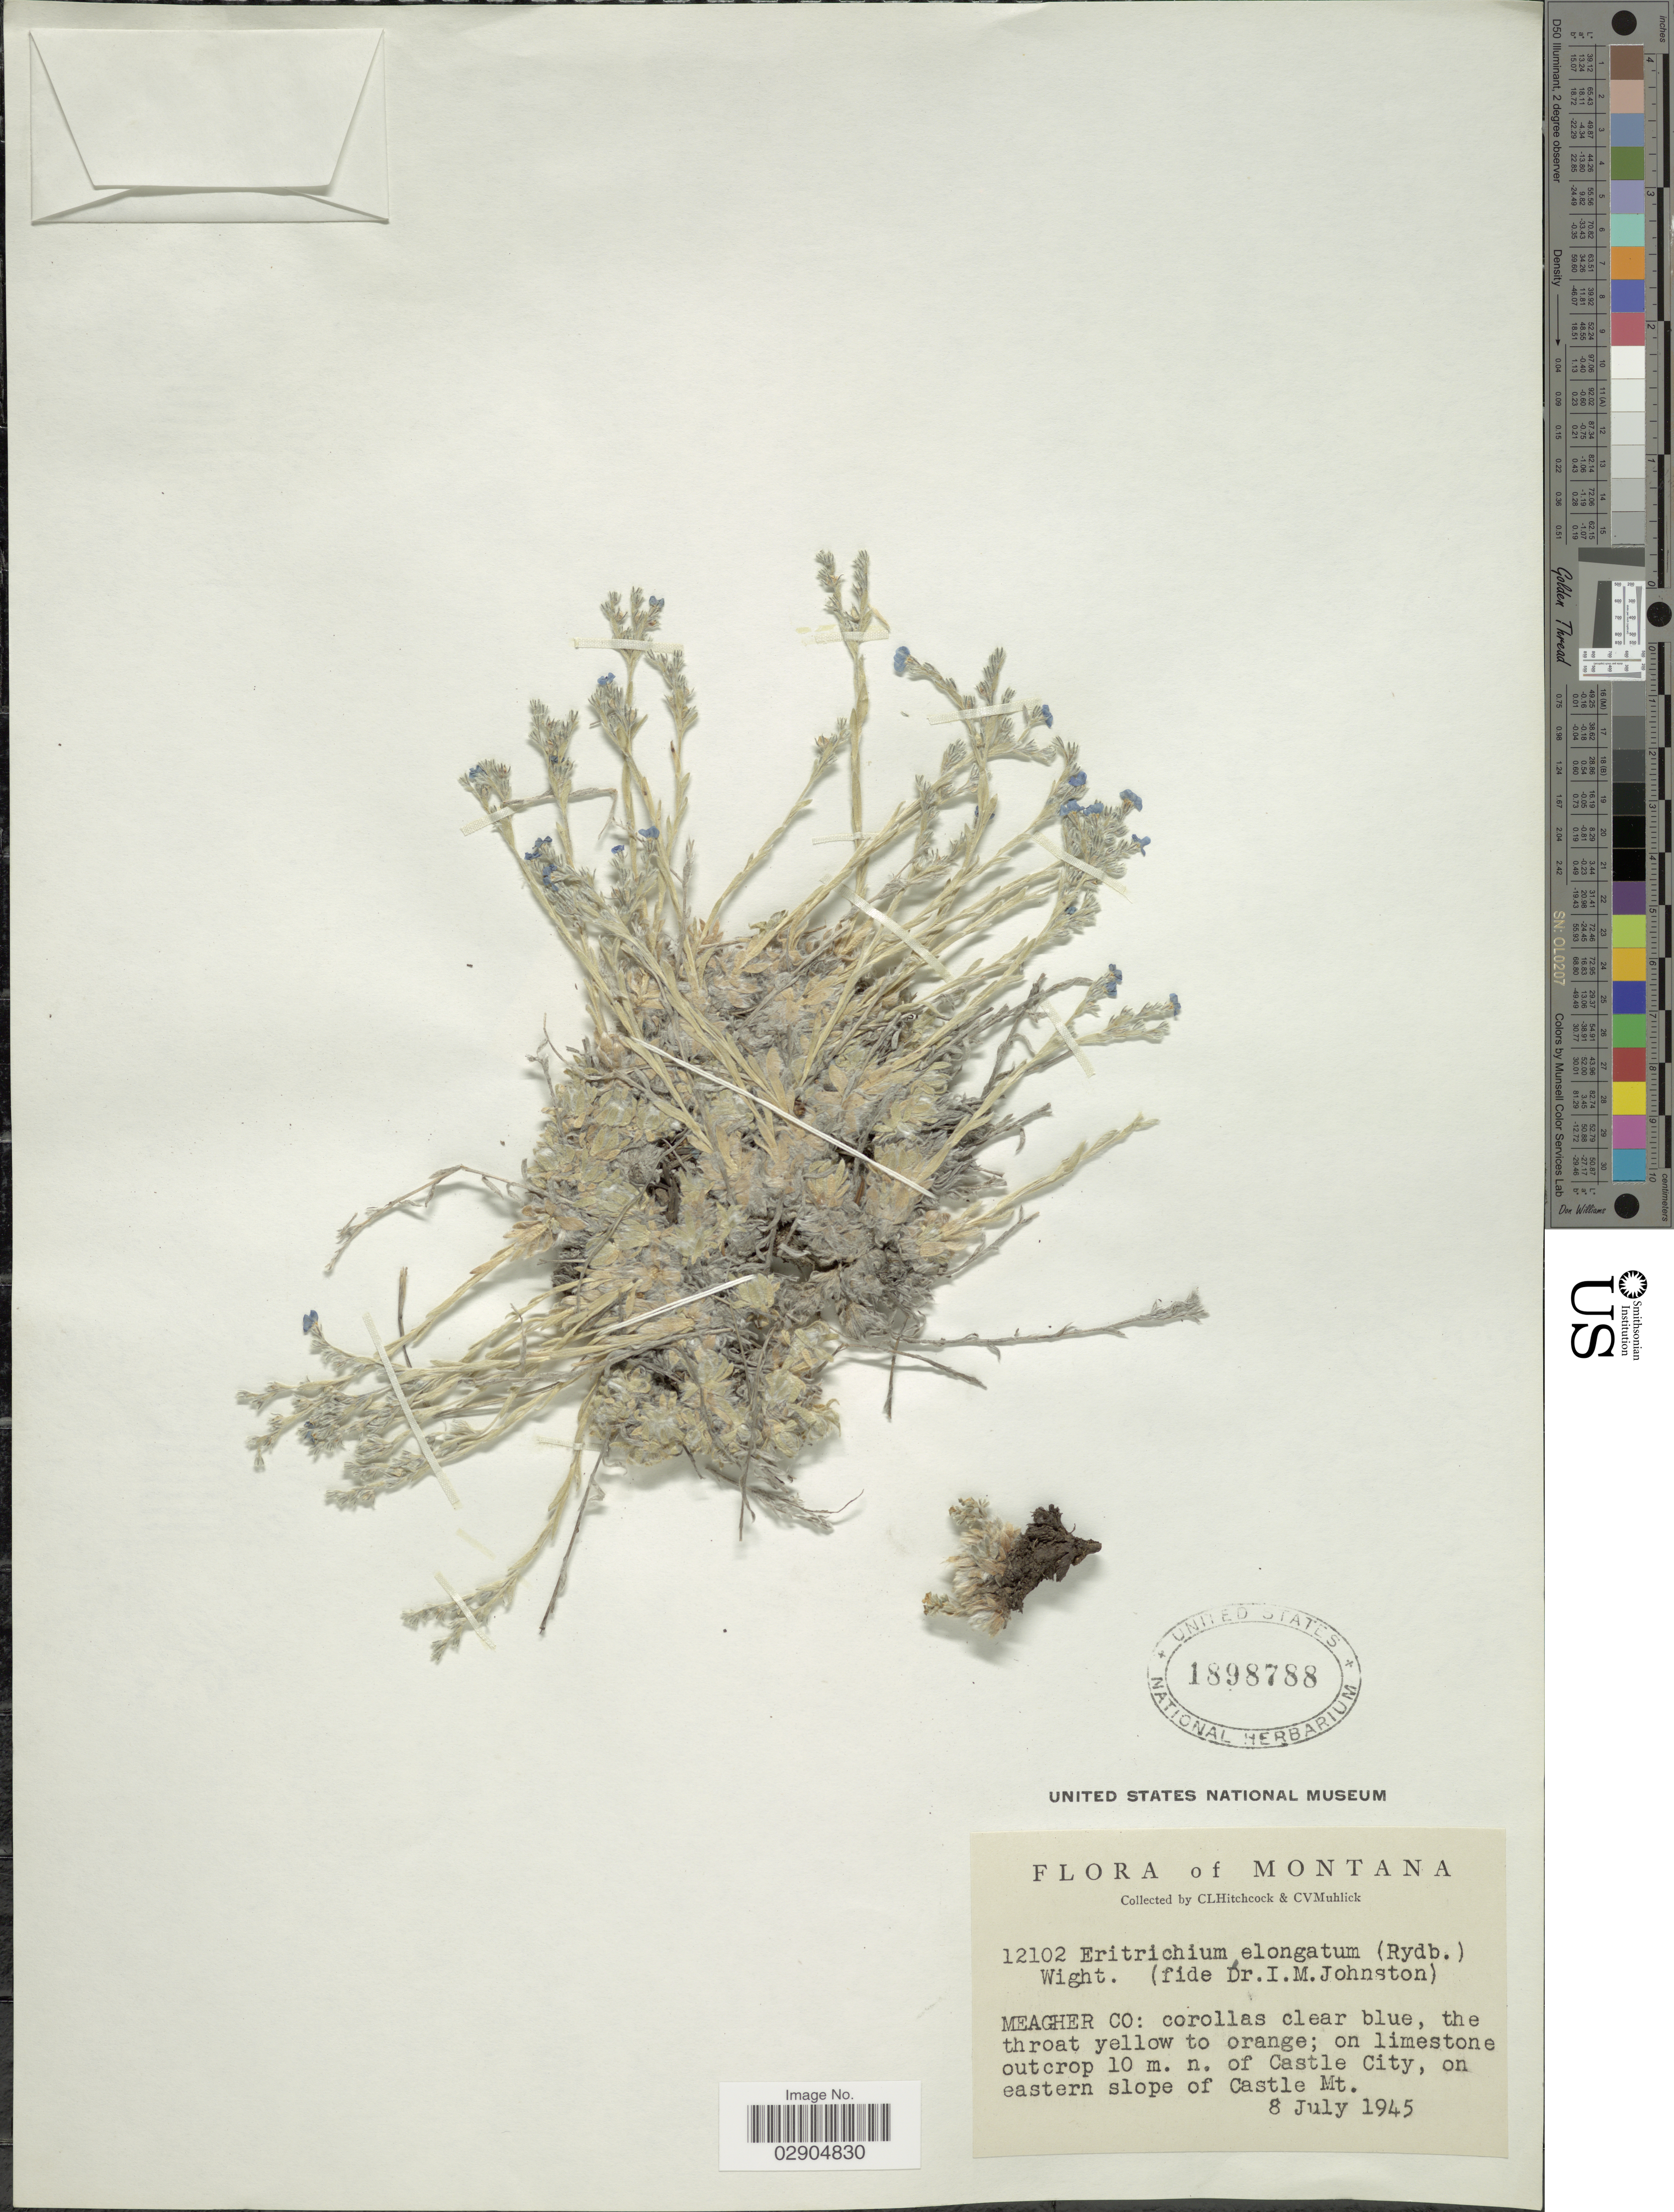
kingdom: Plantae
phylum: Tracheophyta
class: Magnoliopsida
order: Boraginales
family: Boraginaceae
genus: Eritrichium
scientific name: Eritrichium elongatum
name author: (Rydb.) W. Wight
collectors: C. L. Hitchcock & C. V. Muhlick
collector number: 12102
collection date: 1945-07-08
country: United States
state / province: Montana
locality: Meagher Co.: on limestone outcrop 10 m.n. of Castle City, on eastern slope of Castle Mt.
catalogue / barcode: US 1898788